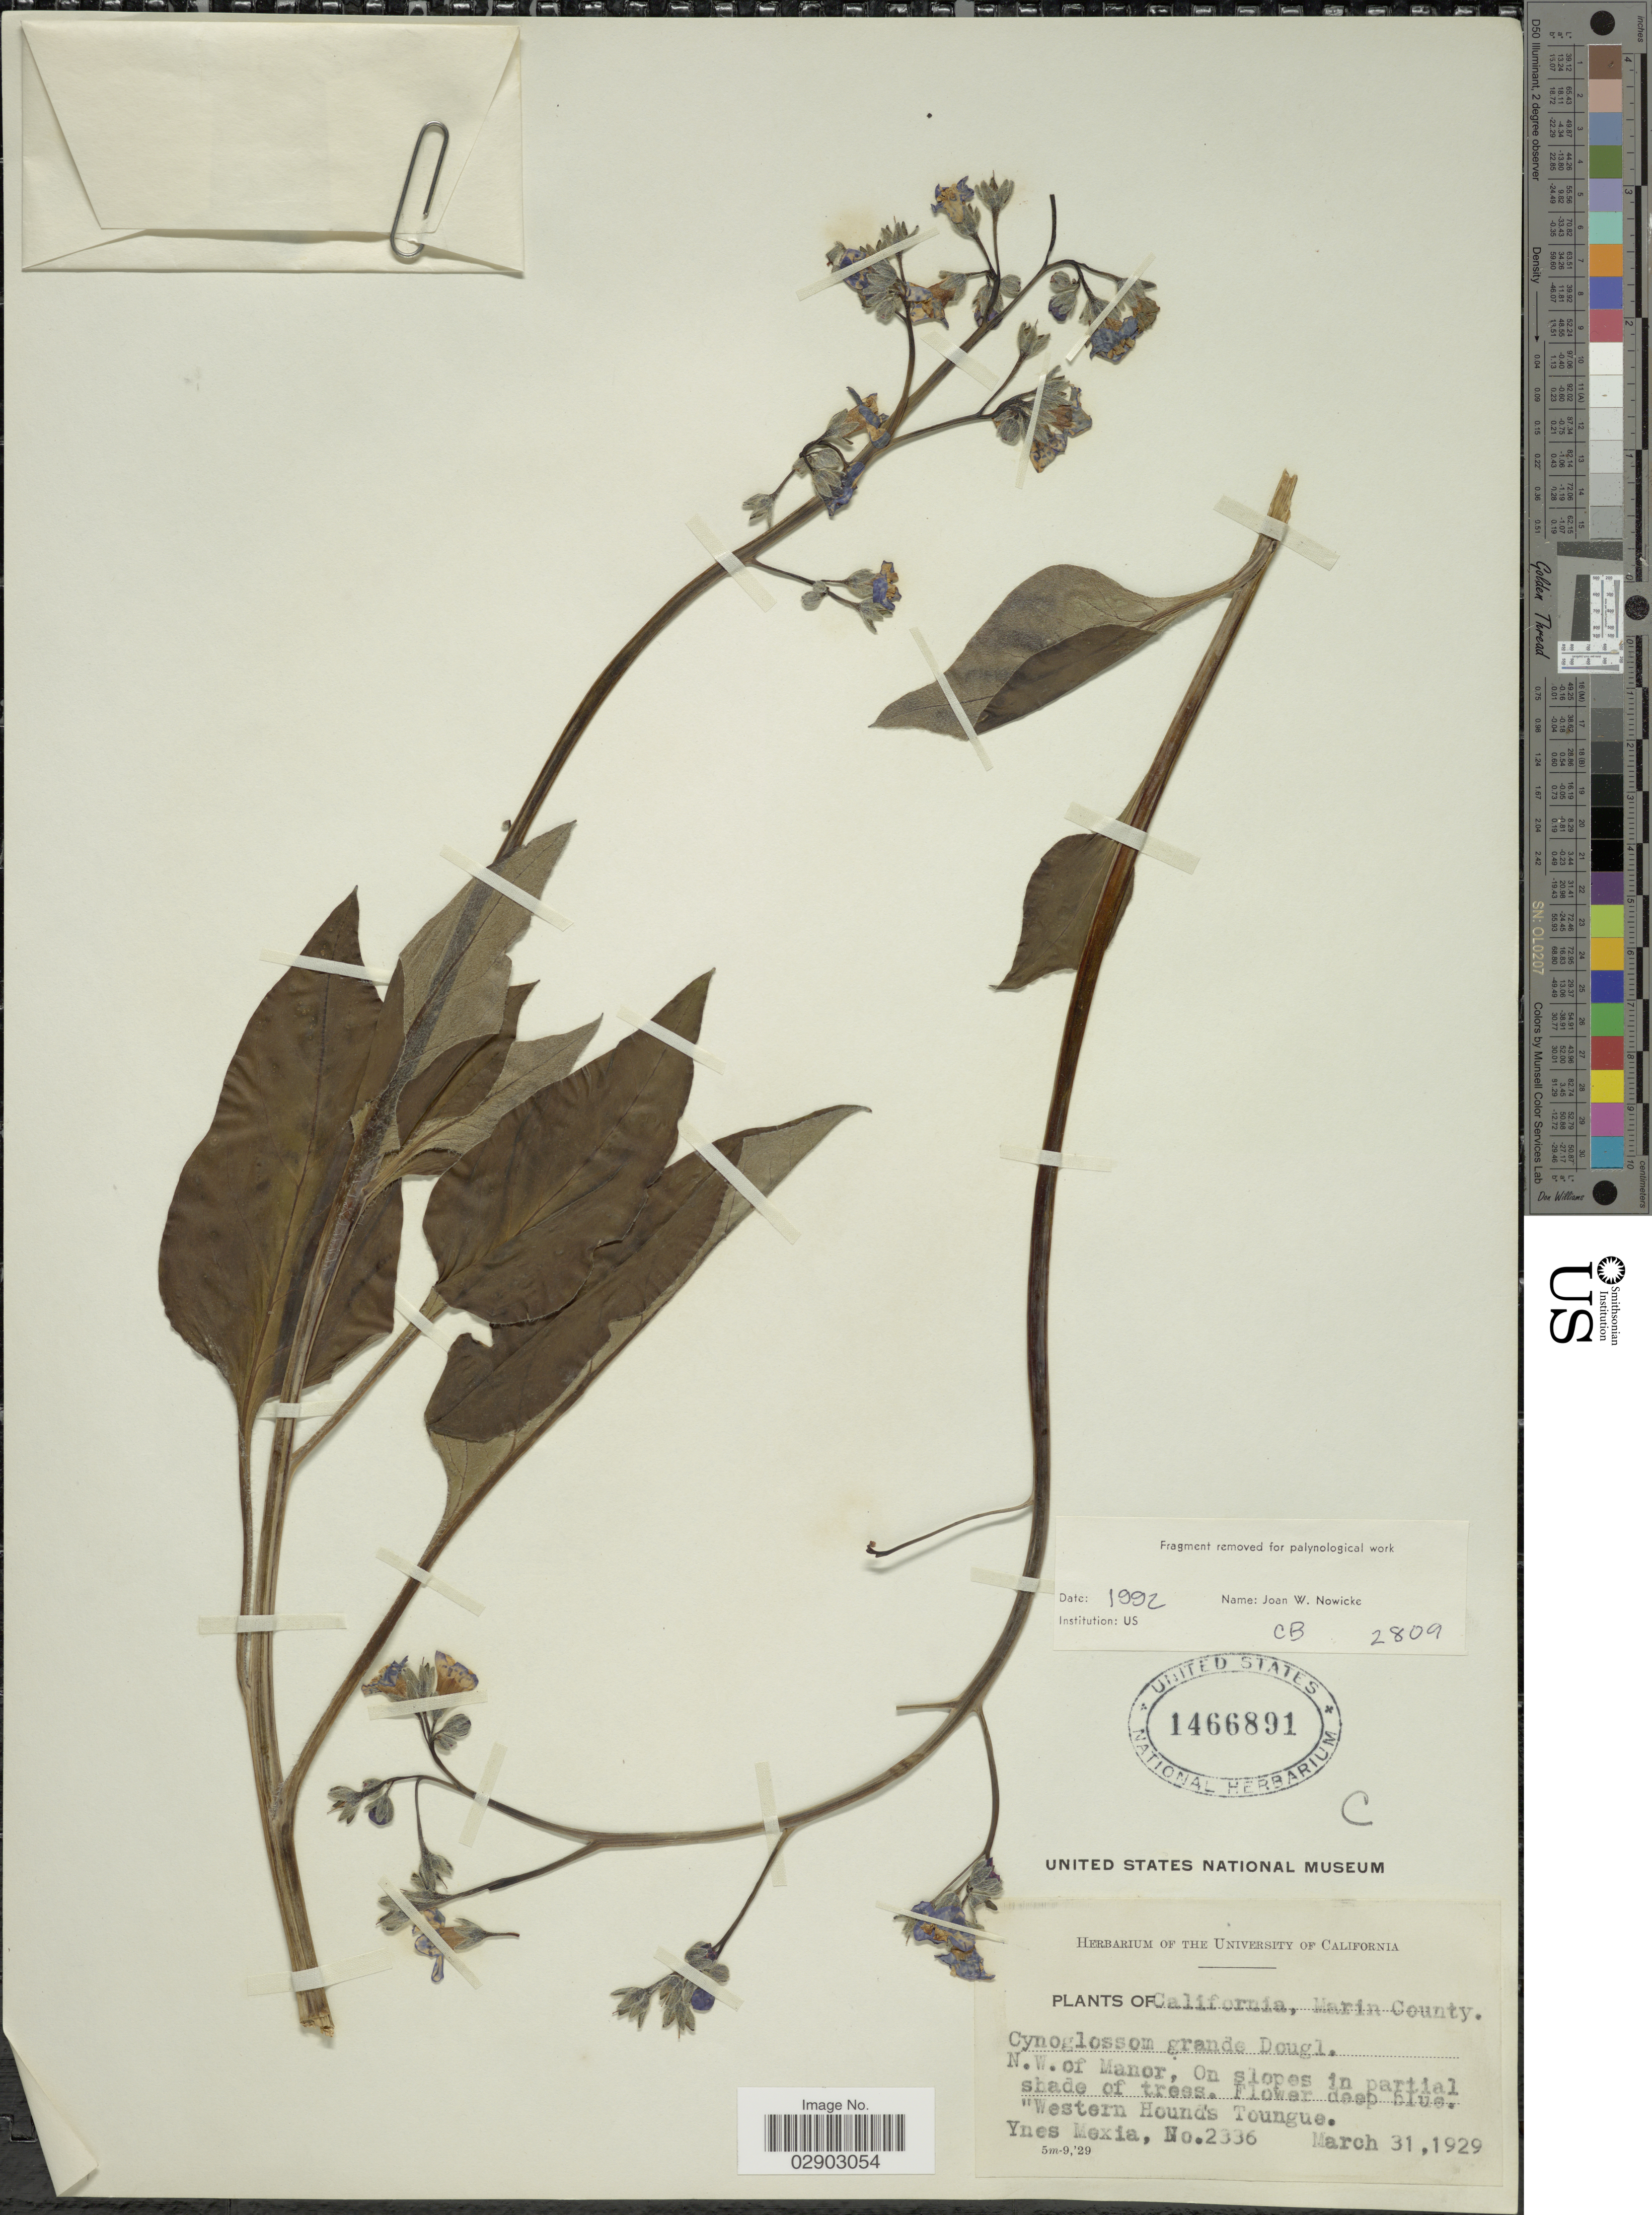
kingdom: Plantae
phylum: Tracheophyta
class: Magnoliopsida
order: Boraginales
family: Boraginaceae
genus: Cynoglossum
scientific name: Cynoglossum grande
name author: Douglas ex Lehm.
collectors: Y. Mexia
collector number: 2336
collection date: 1929-03-31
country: United States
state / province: California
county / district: Marin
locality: Marin County. N.W. of Manor. Western Hound's Toungue.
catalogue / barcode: US 1466891